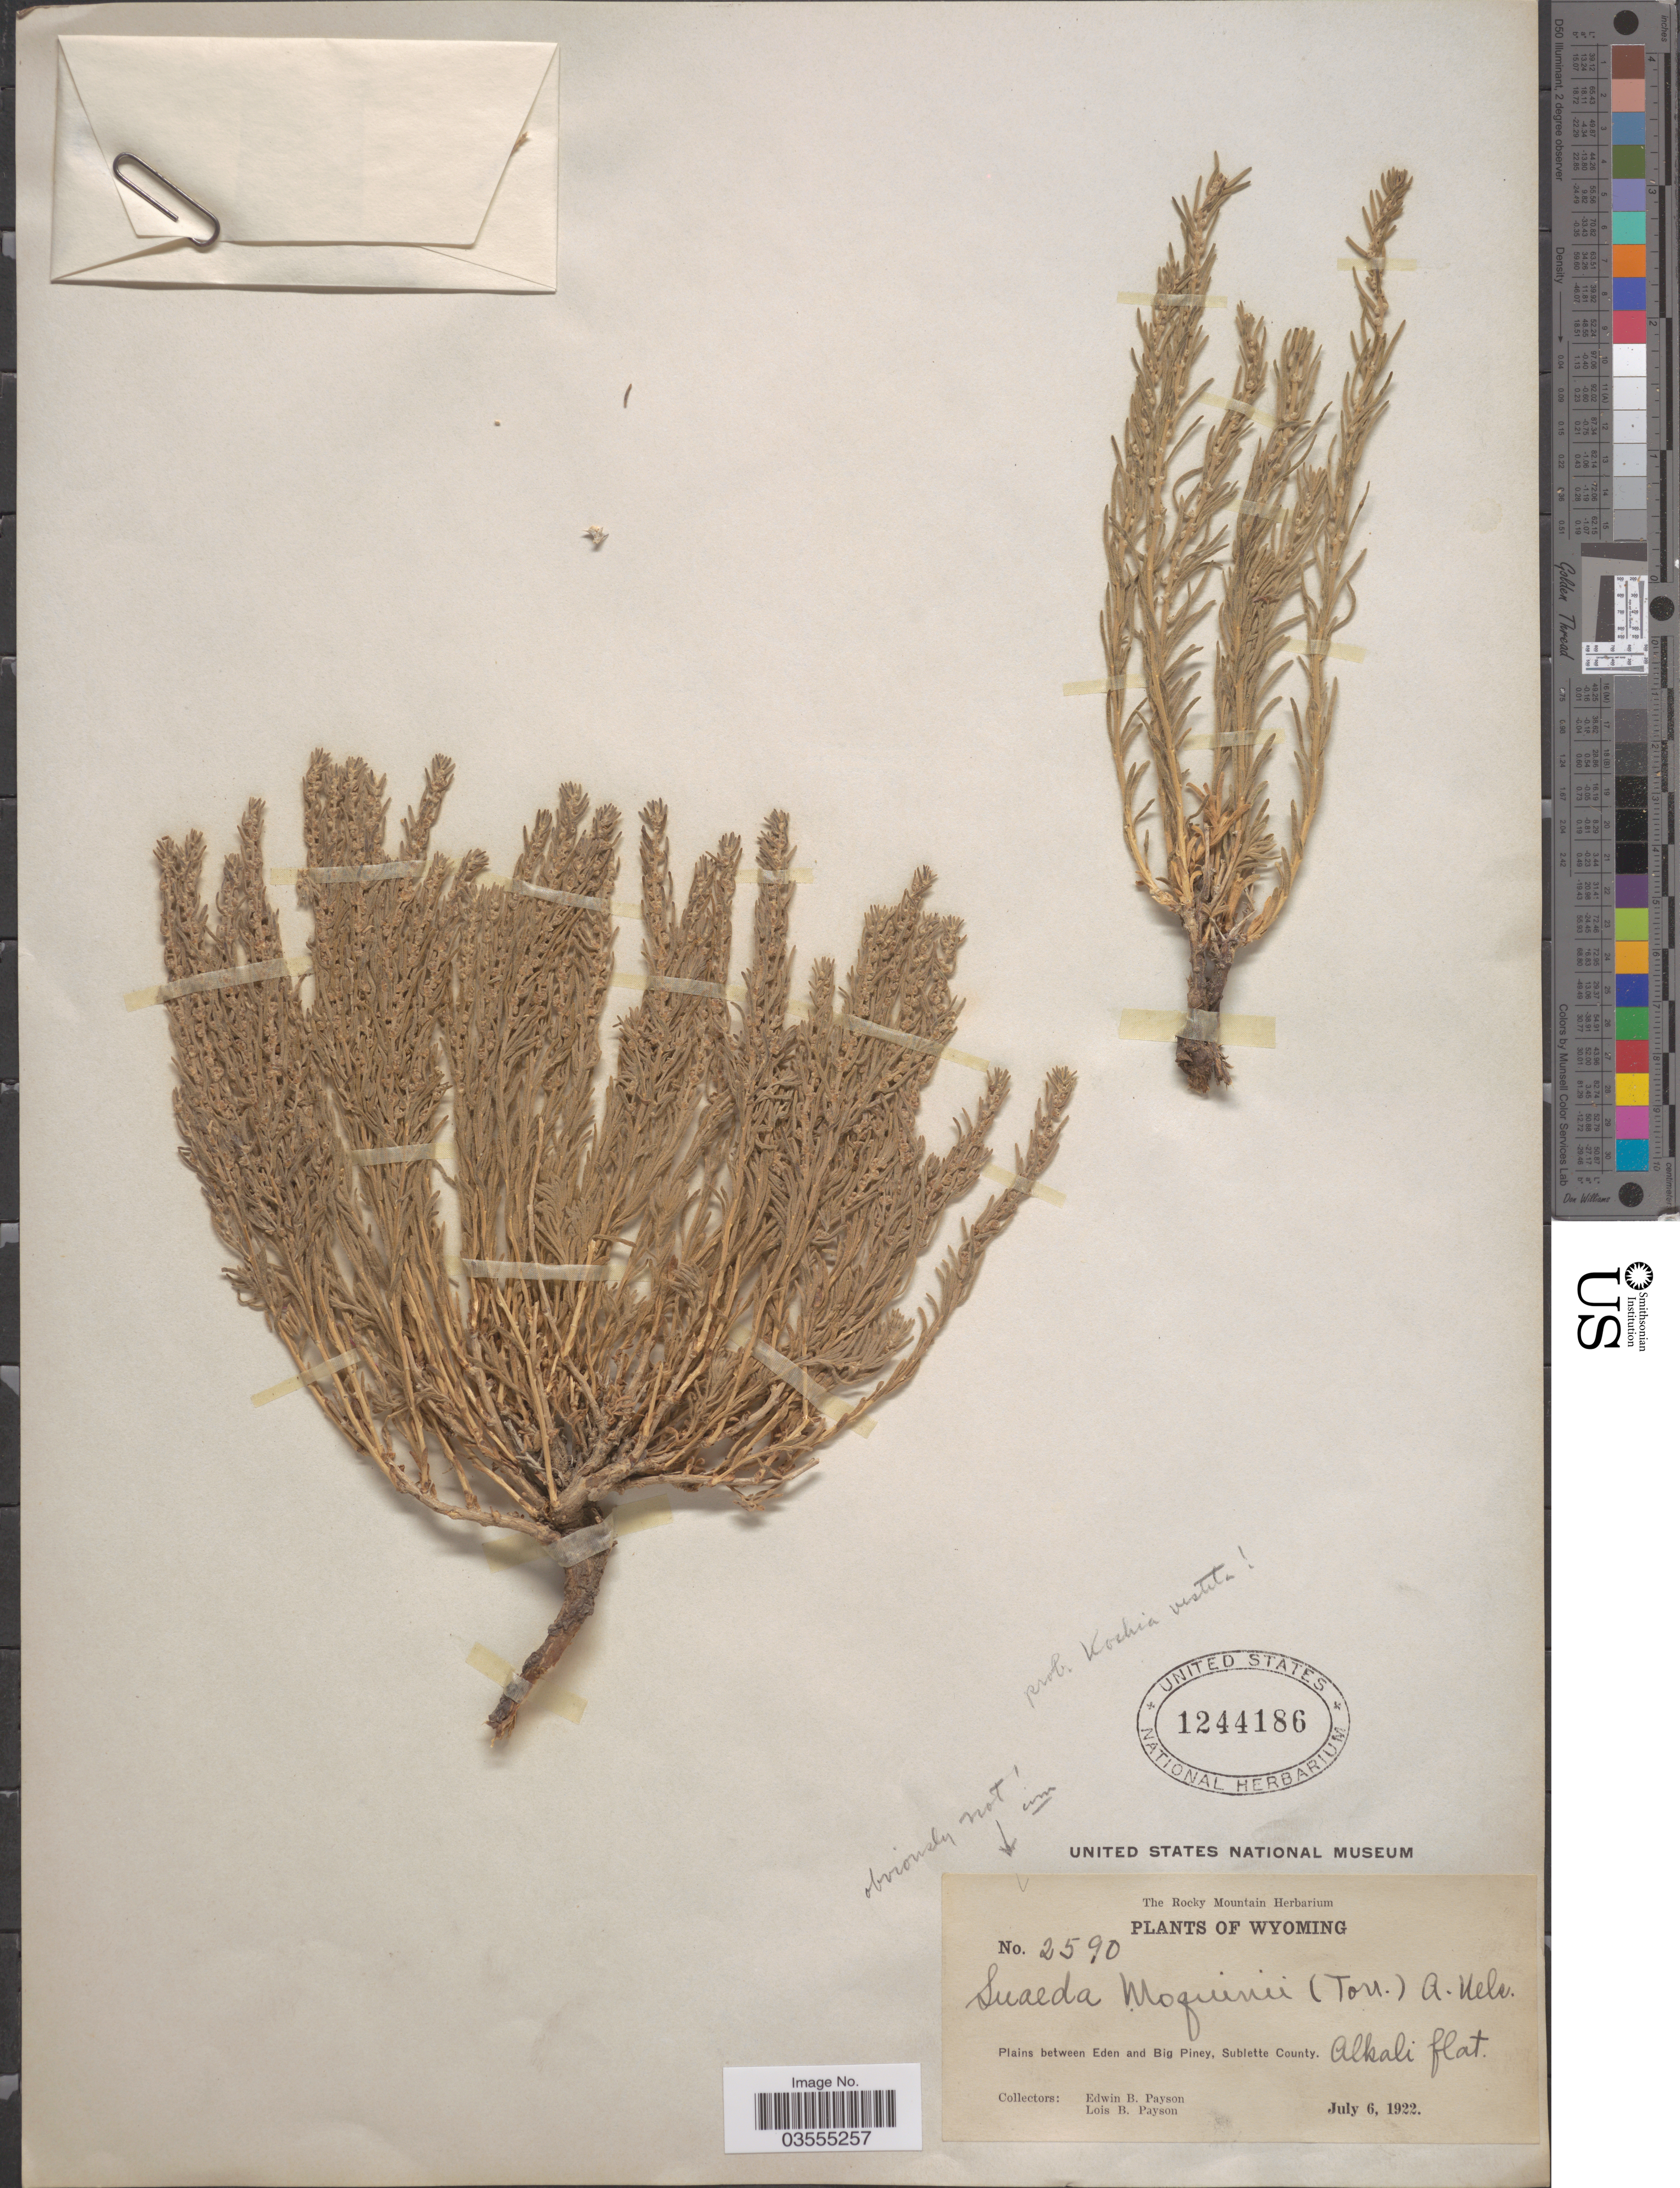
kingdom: Plantae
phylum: Tracheophyta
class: Magnoliopsida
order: Caryophyllales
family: Amaranthaceae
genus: Neokochia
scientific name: Neokochia americana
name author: (S. Watson) G.L. Chu & S.C. Sand.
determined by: Holmgren, N. H., (NY), New York Botanical Garden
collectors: E. B. Payson & L. Payson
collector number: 2590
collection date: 1922-07-06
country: United States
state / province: Wyoming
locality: Plains between Eden and Big Piney, Sublette County. Alkali flat.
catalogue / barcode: US 1244186